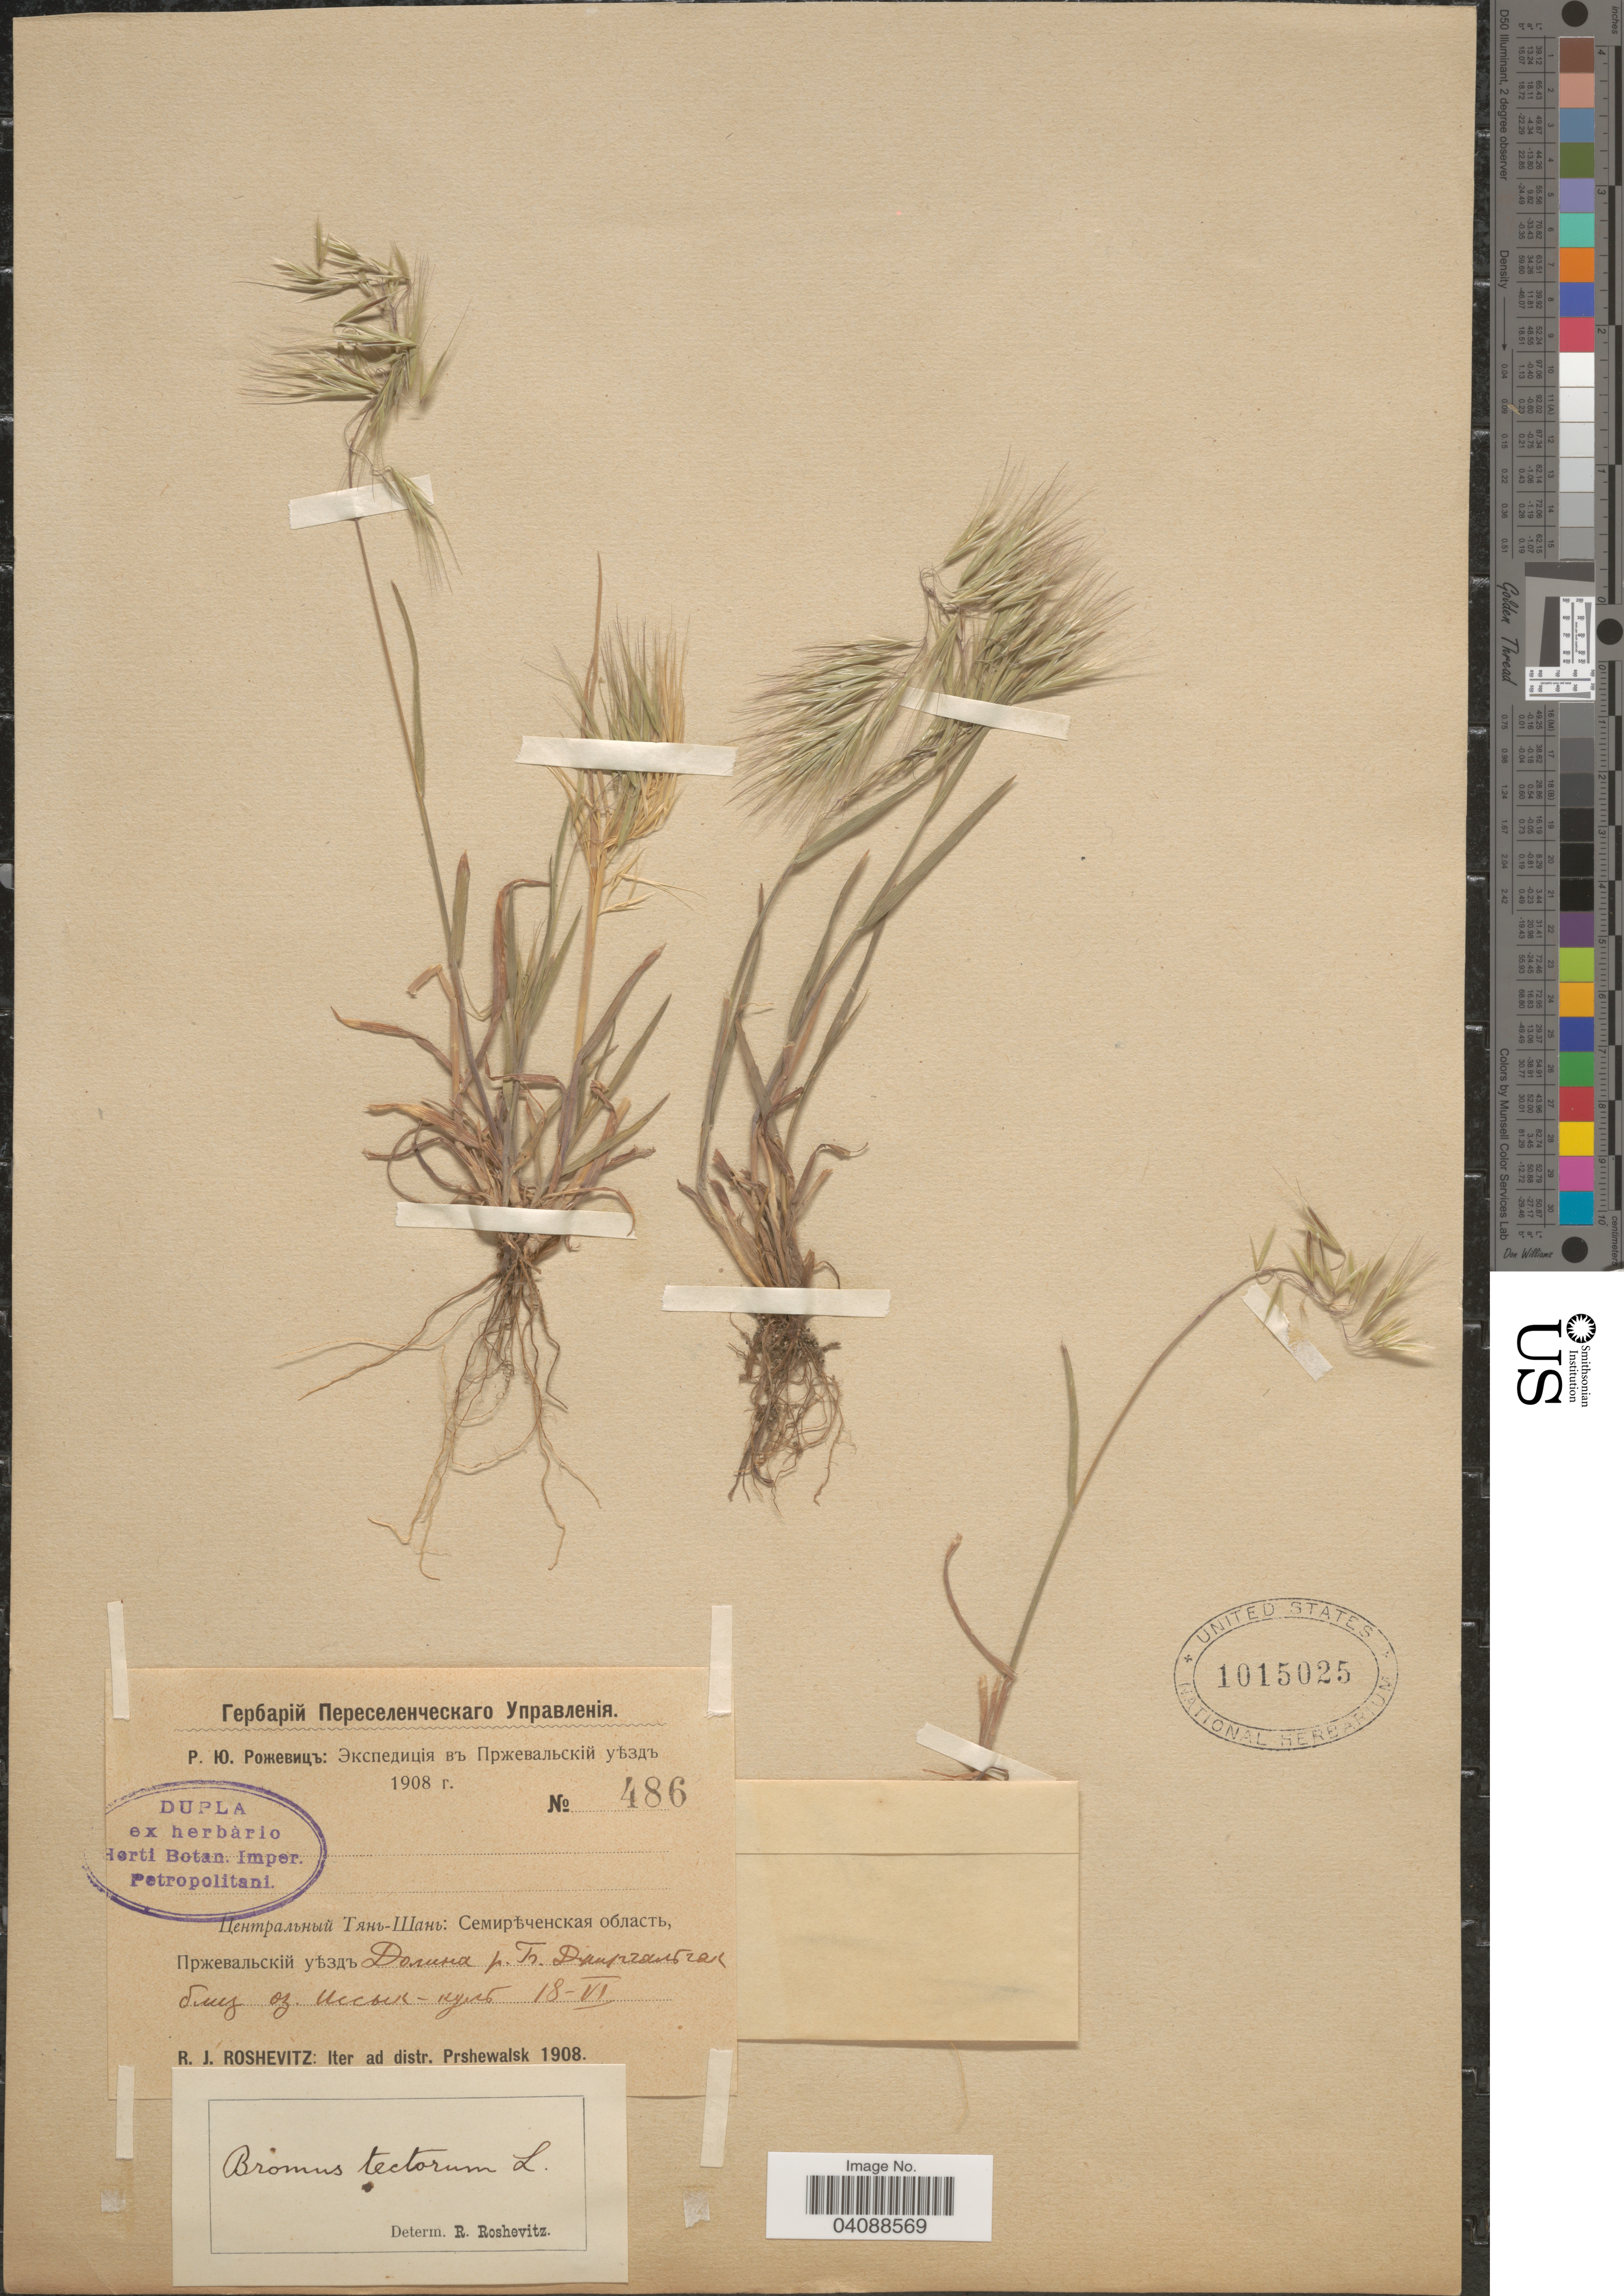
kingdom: Plantae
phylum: Tracheophyta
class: Liliopsida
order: Poales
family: Poaceae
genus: Bromus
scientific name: Bromus tectorum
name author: L.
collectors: R. J. Roshevitz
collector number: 486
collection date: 1908-06-18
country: Kyrgyzstan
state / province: Ysyk-Kol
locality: Near lake of Issyk-Kul, valley of river Dzhergalan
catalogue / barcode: US 1015025